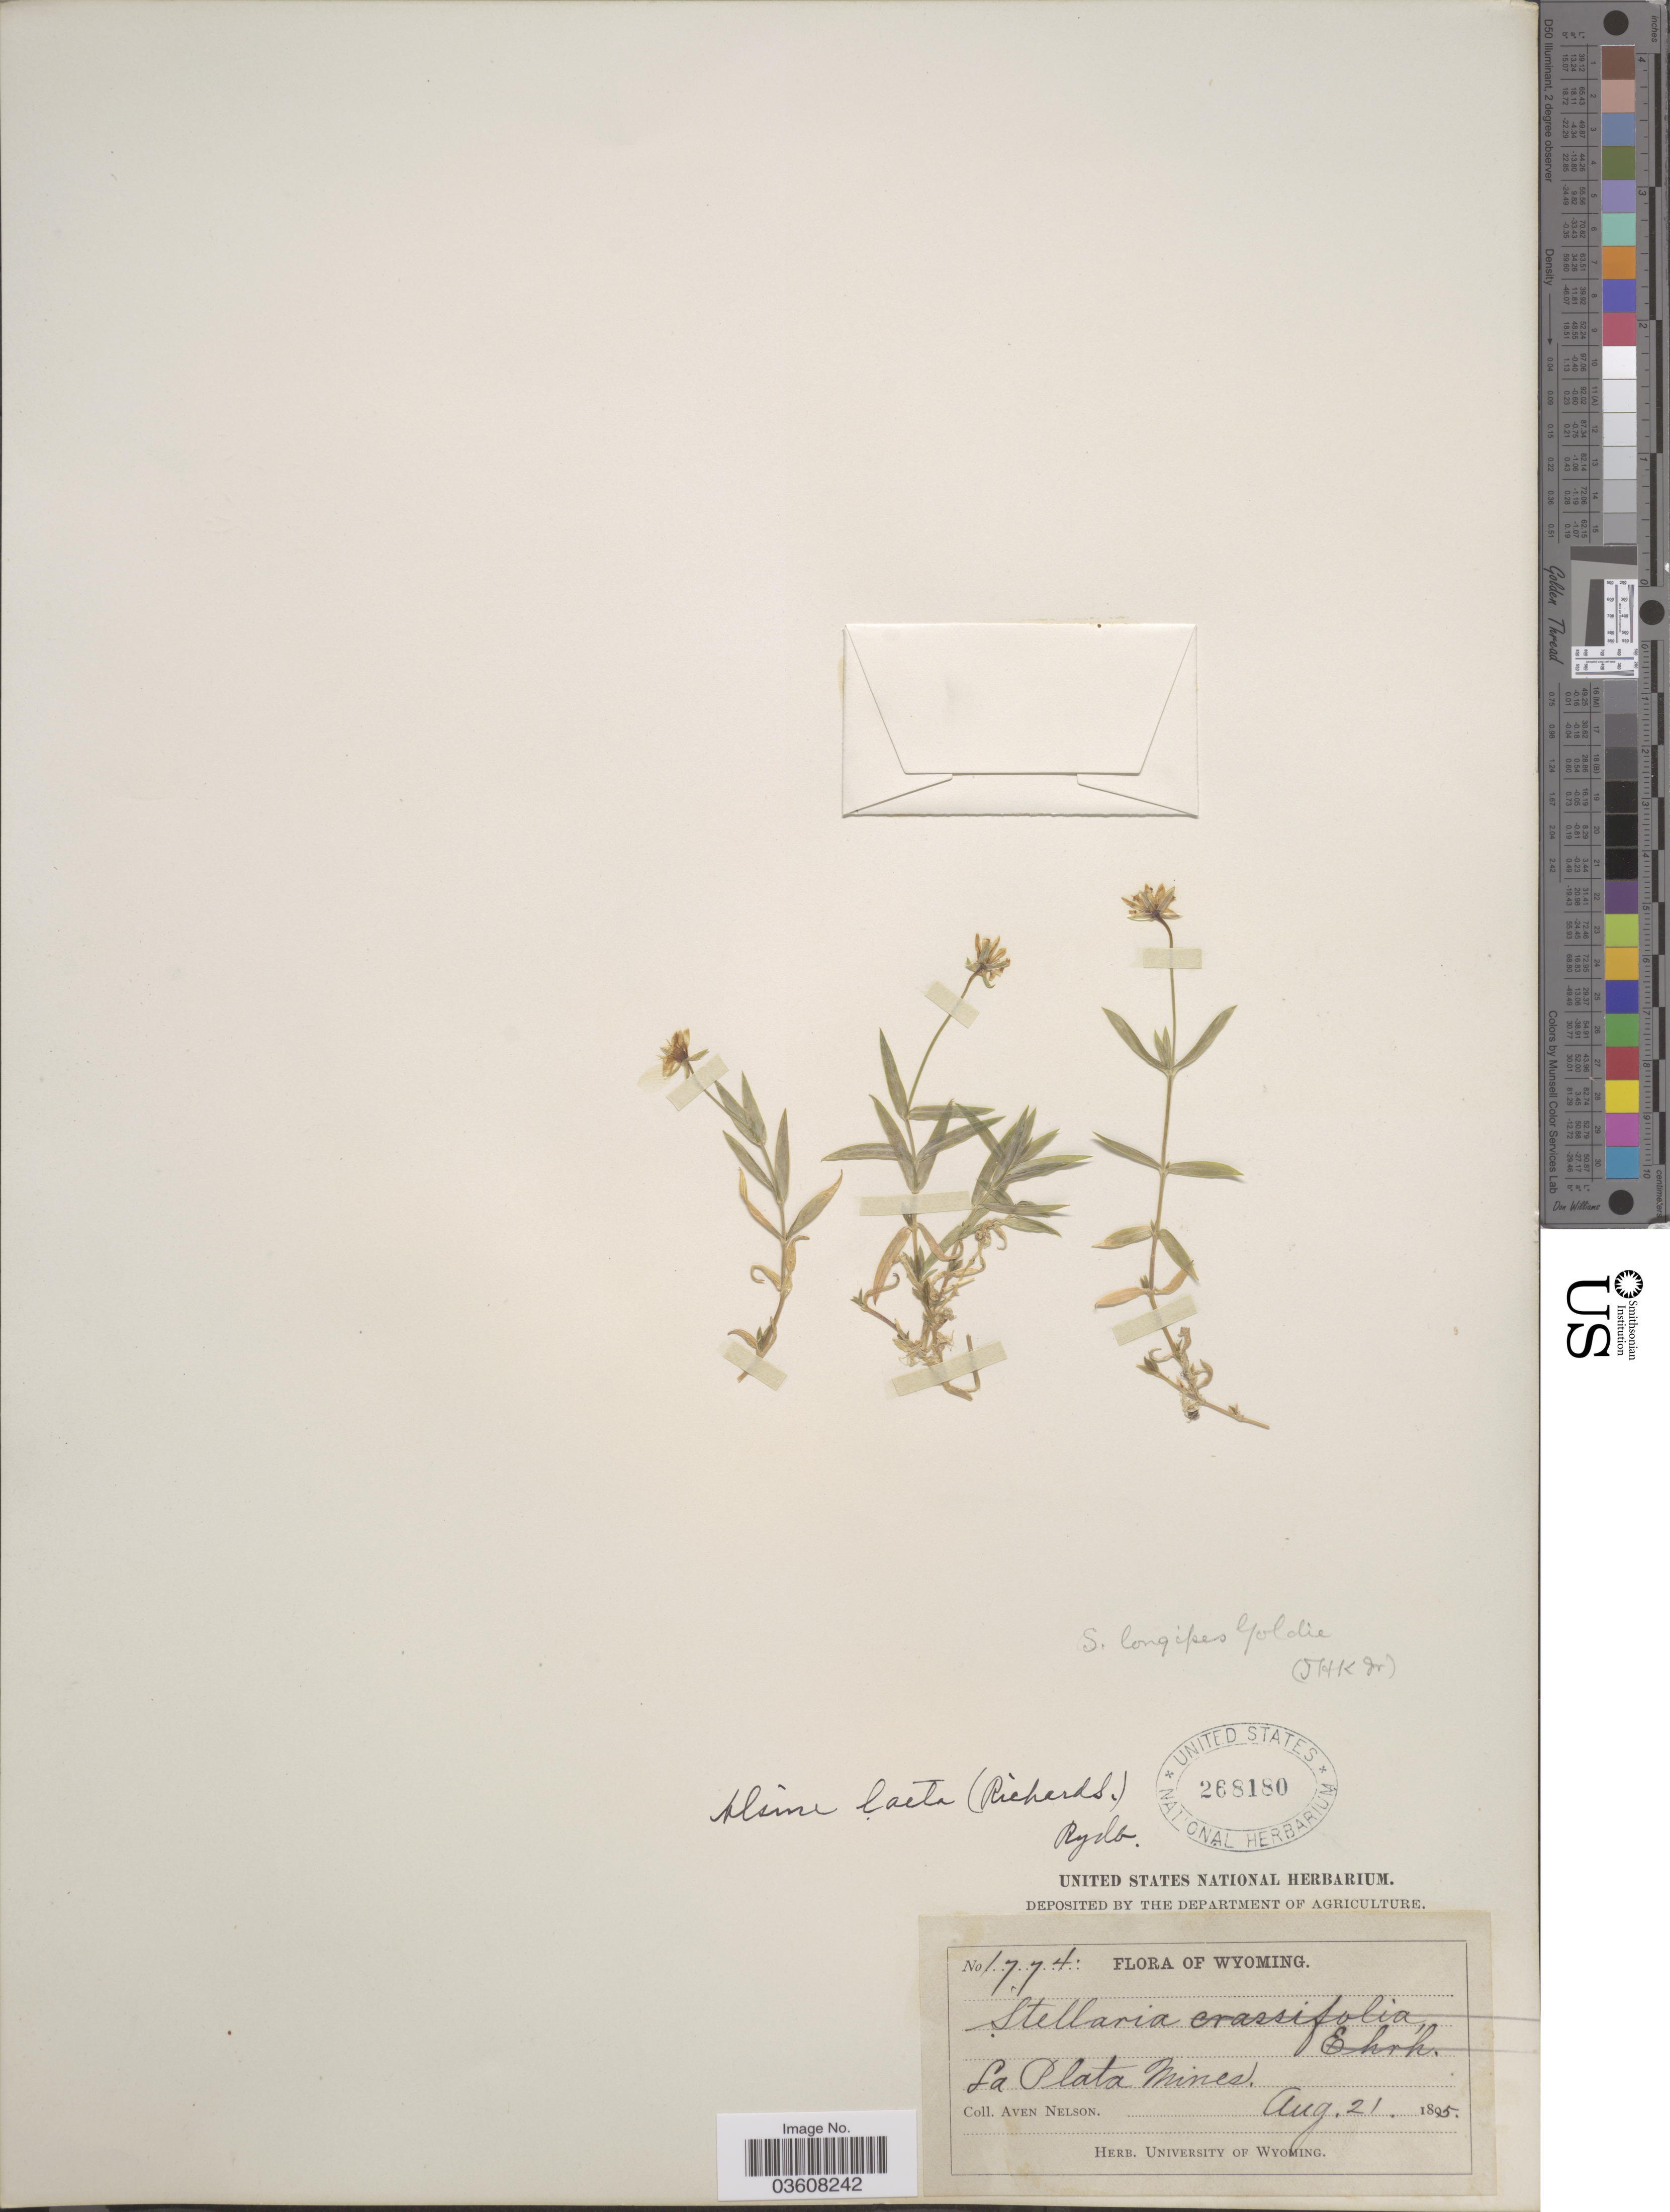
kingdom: Plantae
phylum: Tracheophyta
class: Magnoliopsida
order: Caryophyllales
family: Caryophyllaceae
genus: Stellaria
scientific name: Stellaria laeta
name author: Richards.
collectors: A. Nelson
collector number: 1774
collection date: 1895-08-21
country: United States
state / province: Wyoming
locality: La Plata Mines.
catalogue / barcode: US 268180